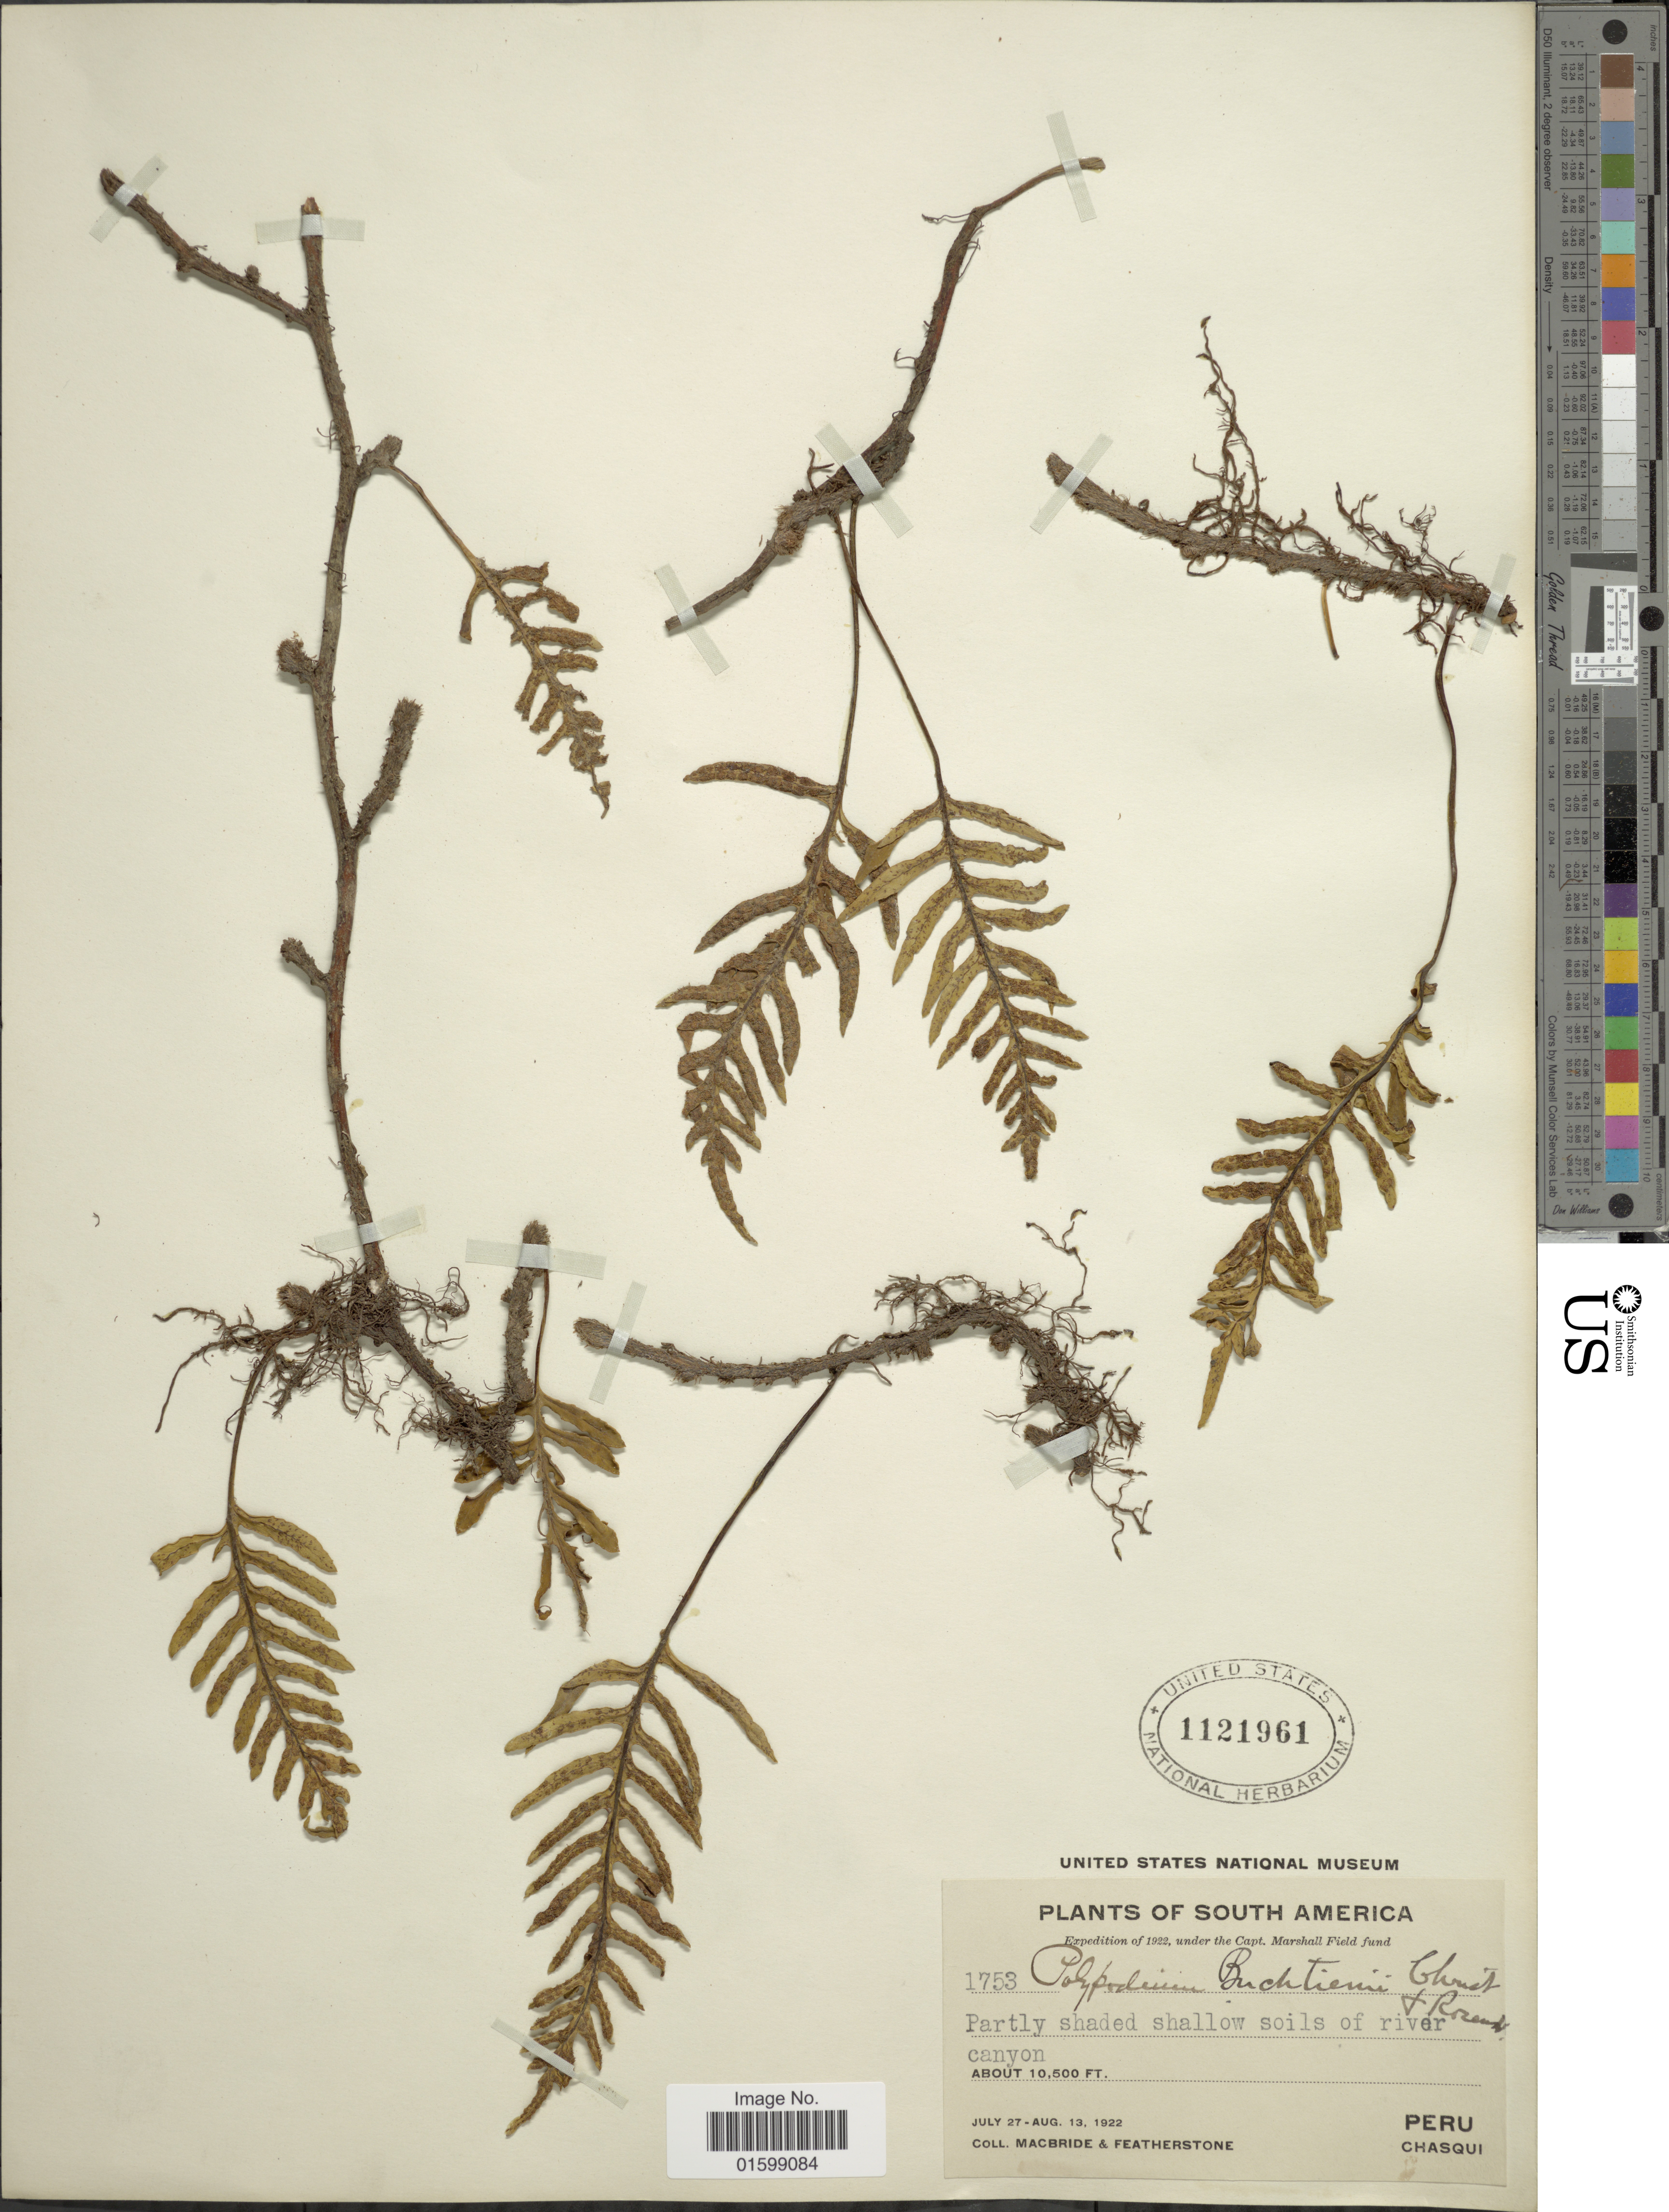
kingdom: Plantae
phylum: Tracheophyta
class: Polypodiopsida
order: Polypodiales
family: Polypodiaceae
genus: Pleopeltis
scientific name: Pleopeltis buchtienii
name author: (Christ & Rosenst.) A.R. Sm.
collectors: Macbride, -- & -. Featherstone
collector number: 1753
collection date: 1922-07-27/1922-08-13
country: Peru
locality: South America, partly shaded shallow soils of river canyon, Chasqui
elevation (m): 3200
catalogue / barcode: US 1121961